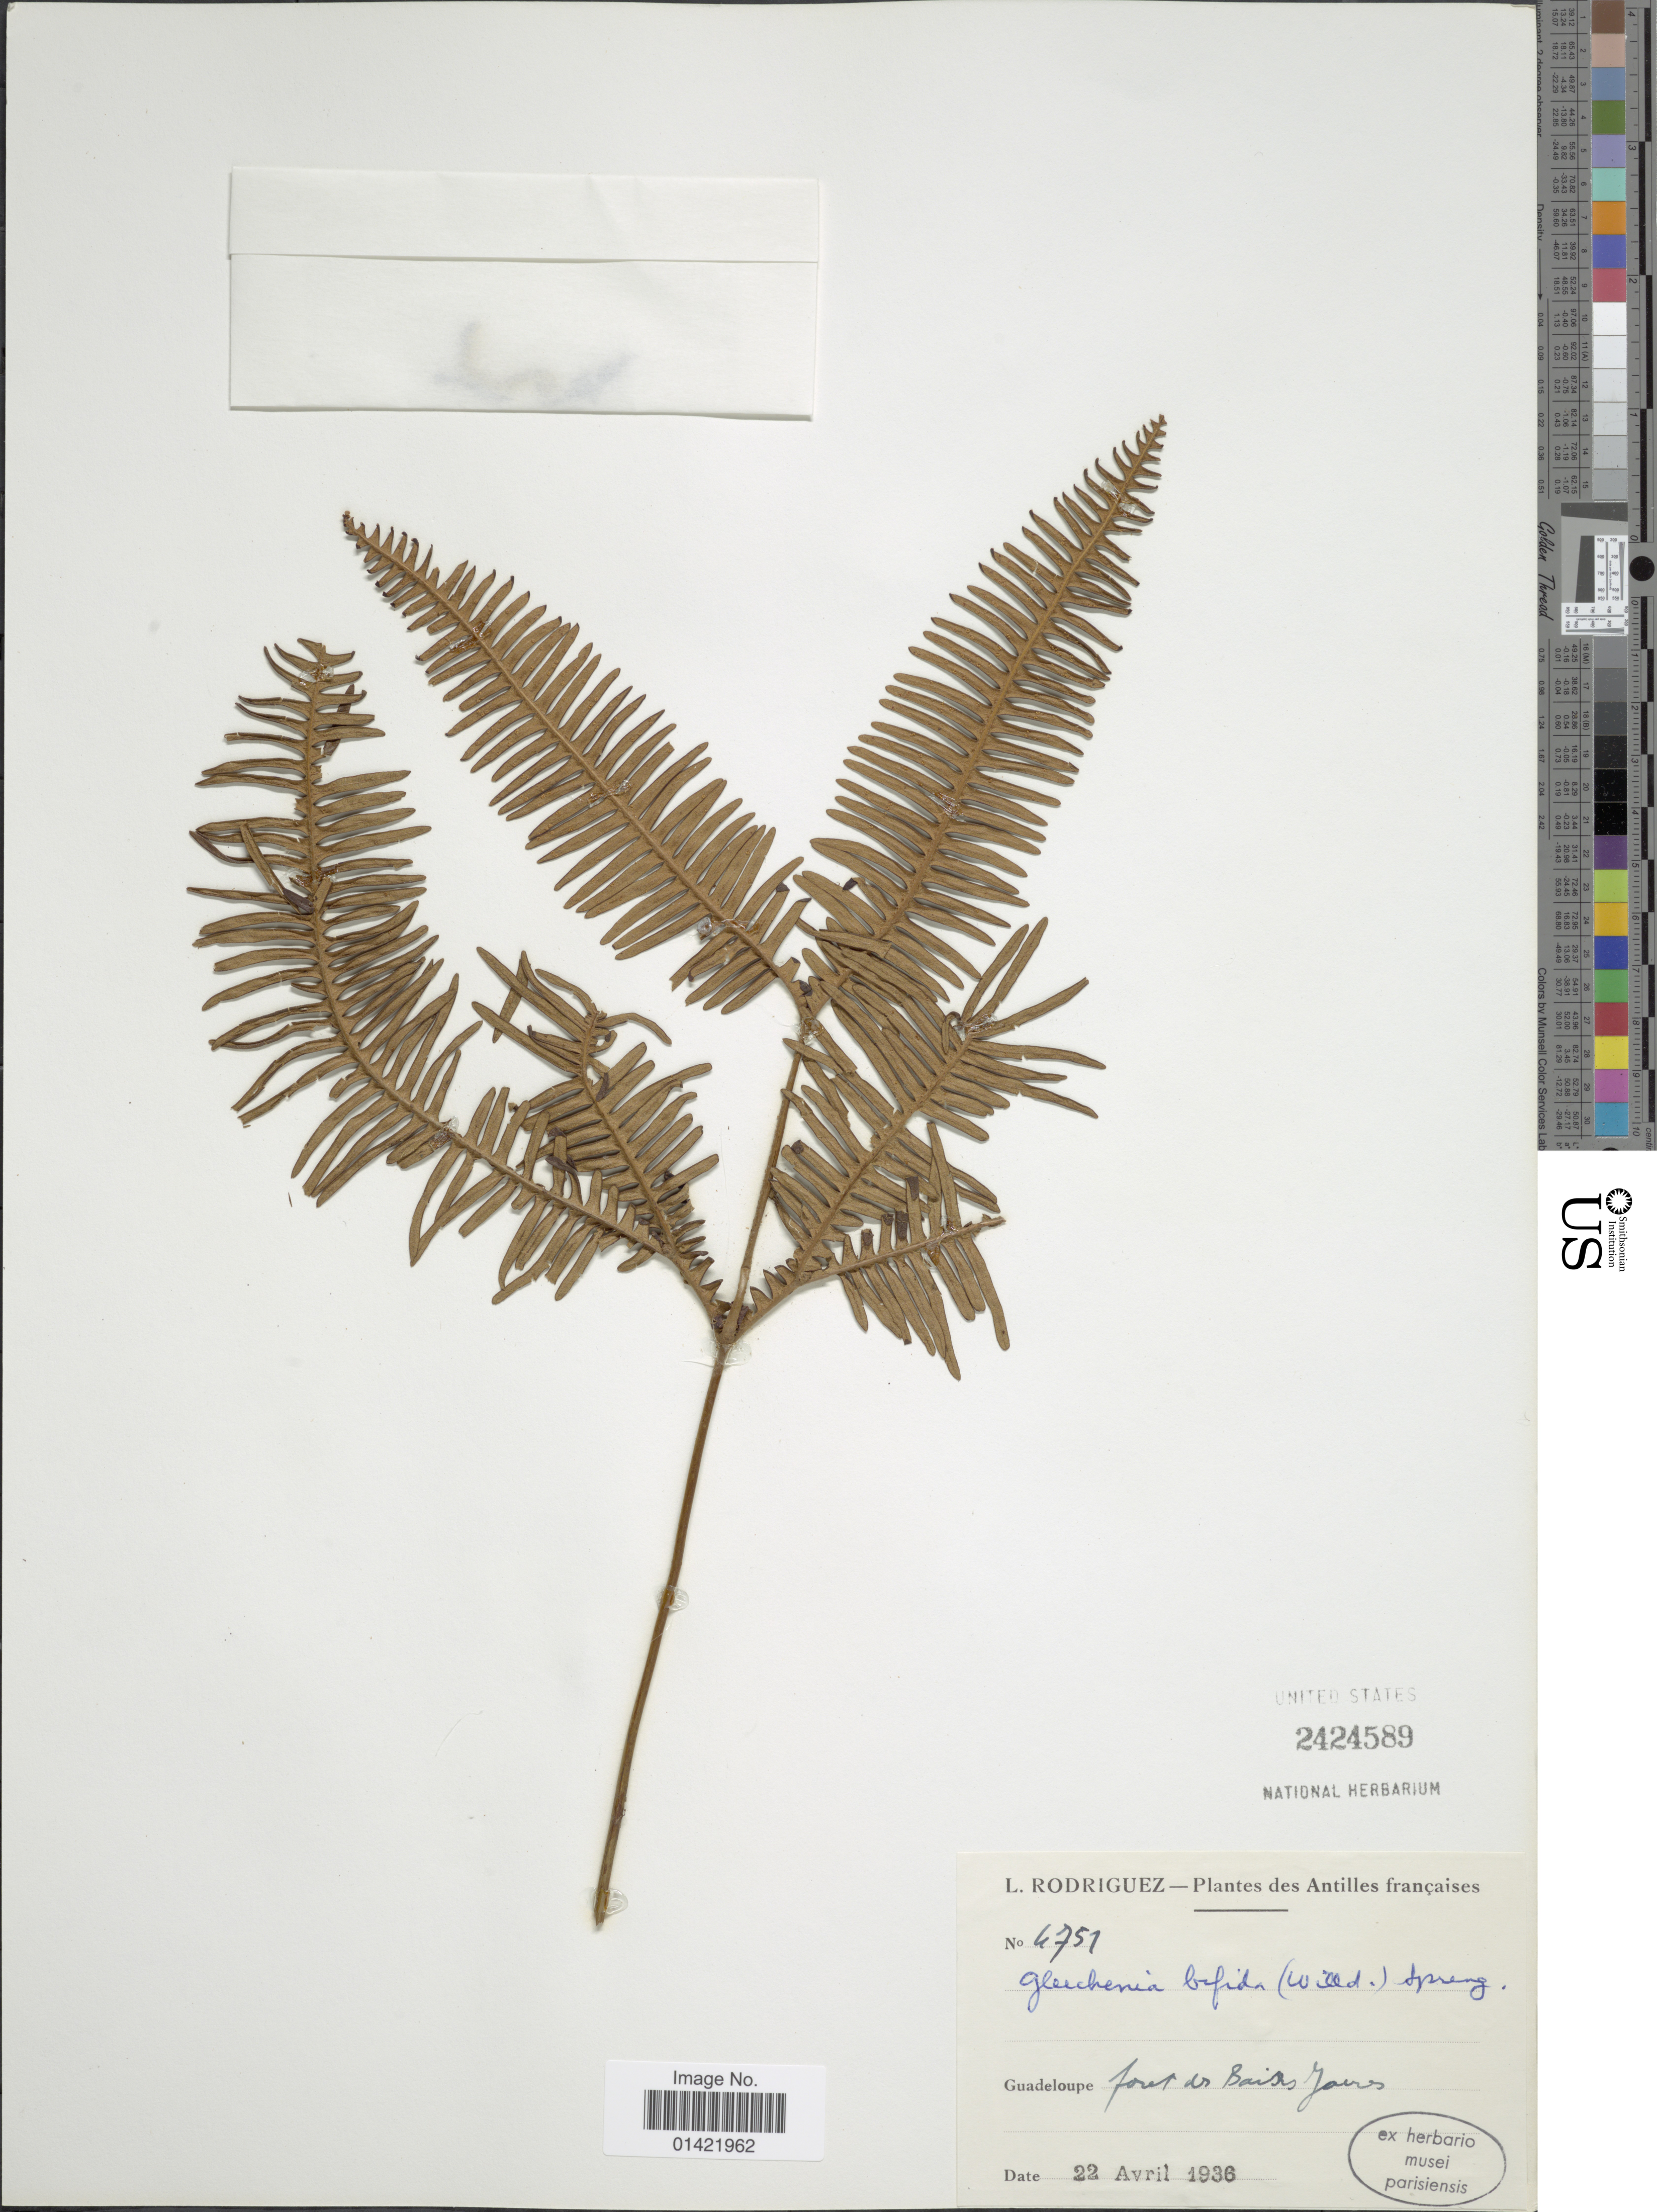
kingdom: Plantae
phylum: Tracheophyta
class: Polypodiopsida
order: Gleicheniales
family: Gleicheniaceae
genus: Sticherus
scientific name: Sticherus bifidus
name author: (Willd.) Ching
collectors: L. Rodriguez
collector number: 4751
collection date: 1936-04-22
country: Guadeloupe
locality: Antilles francaises. Foret de Baisis Javers. [interpreted]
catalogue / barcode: US 2424589